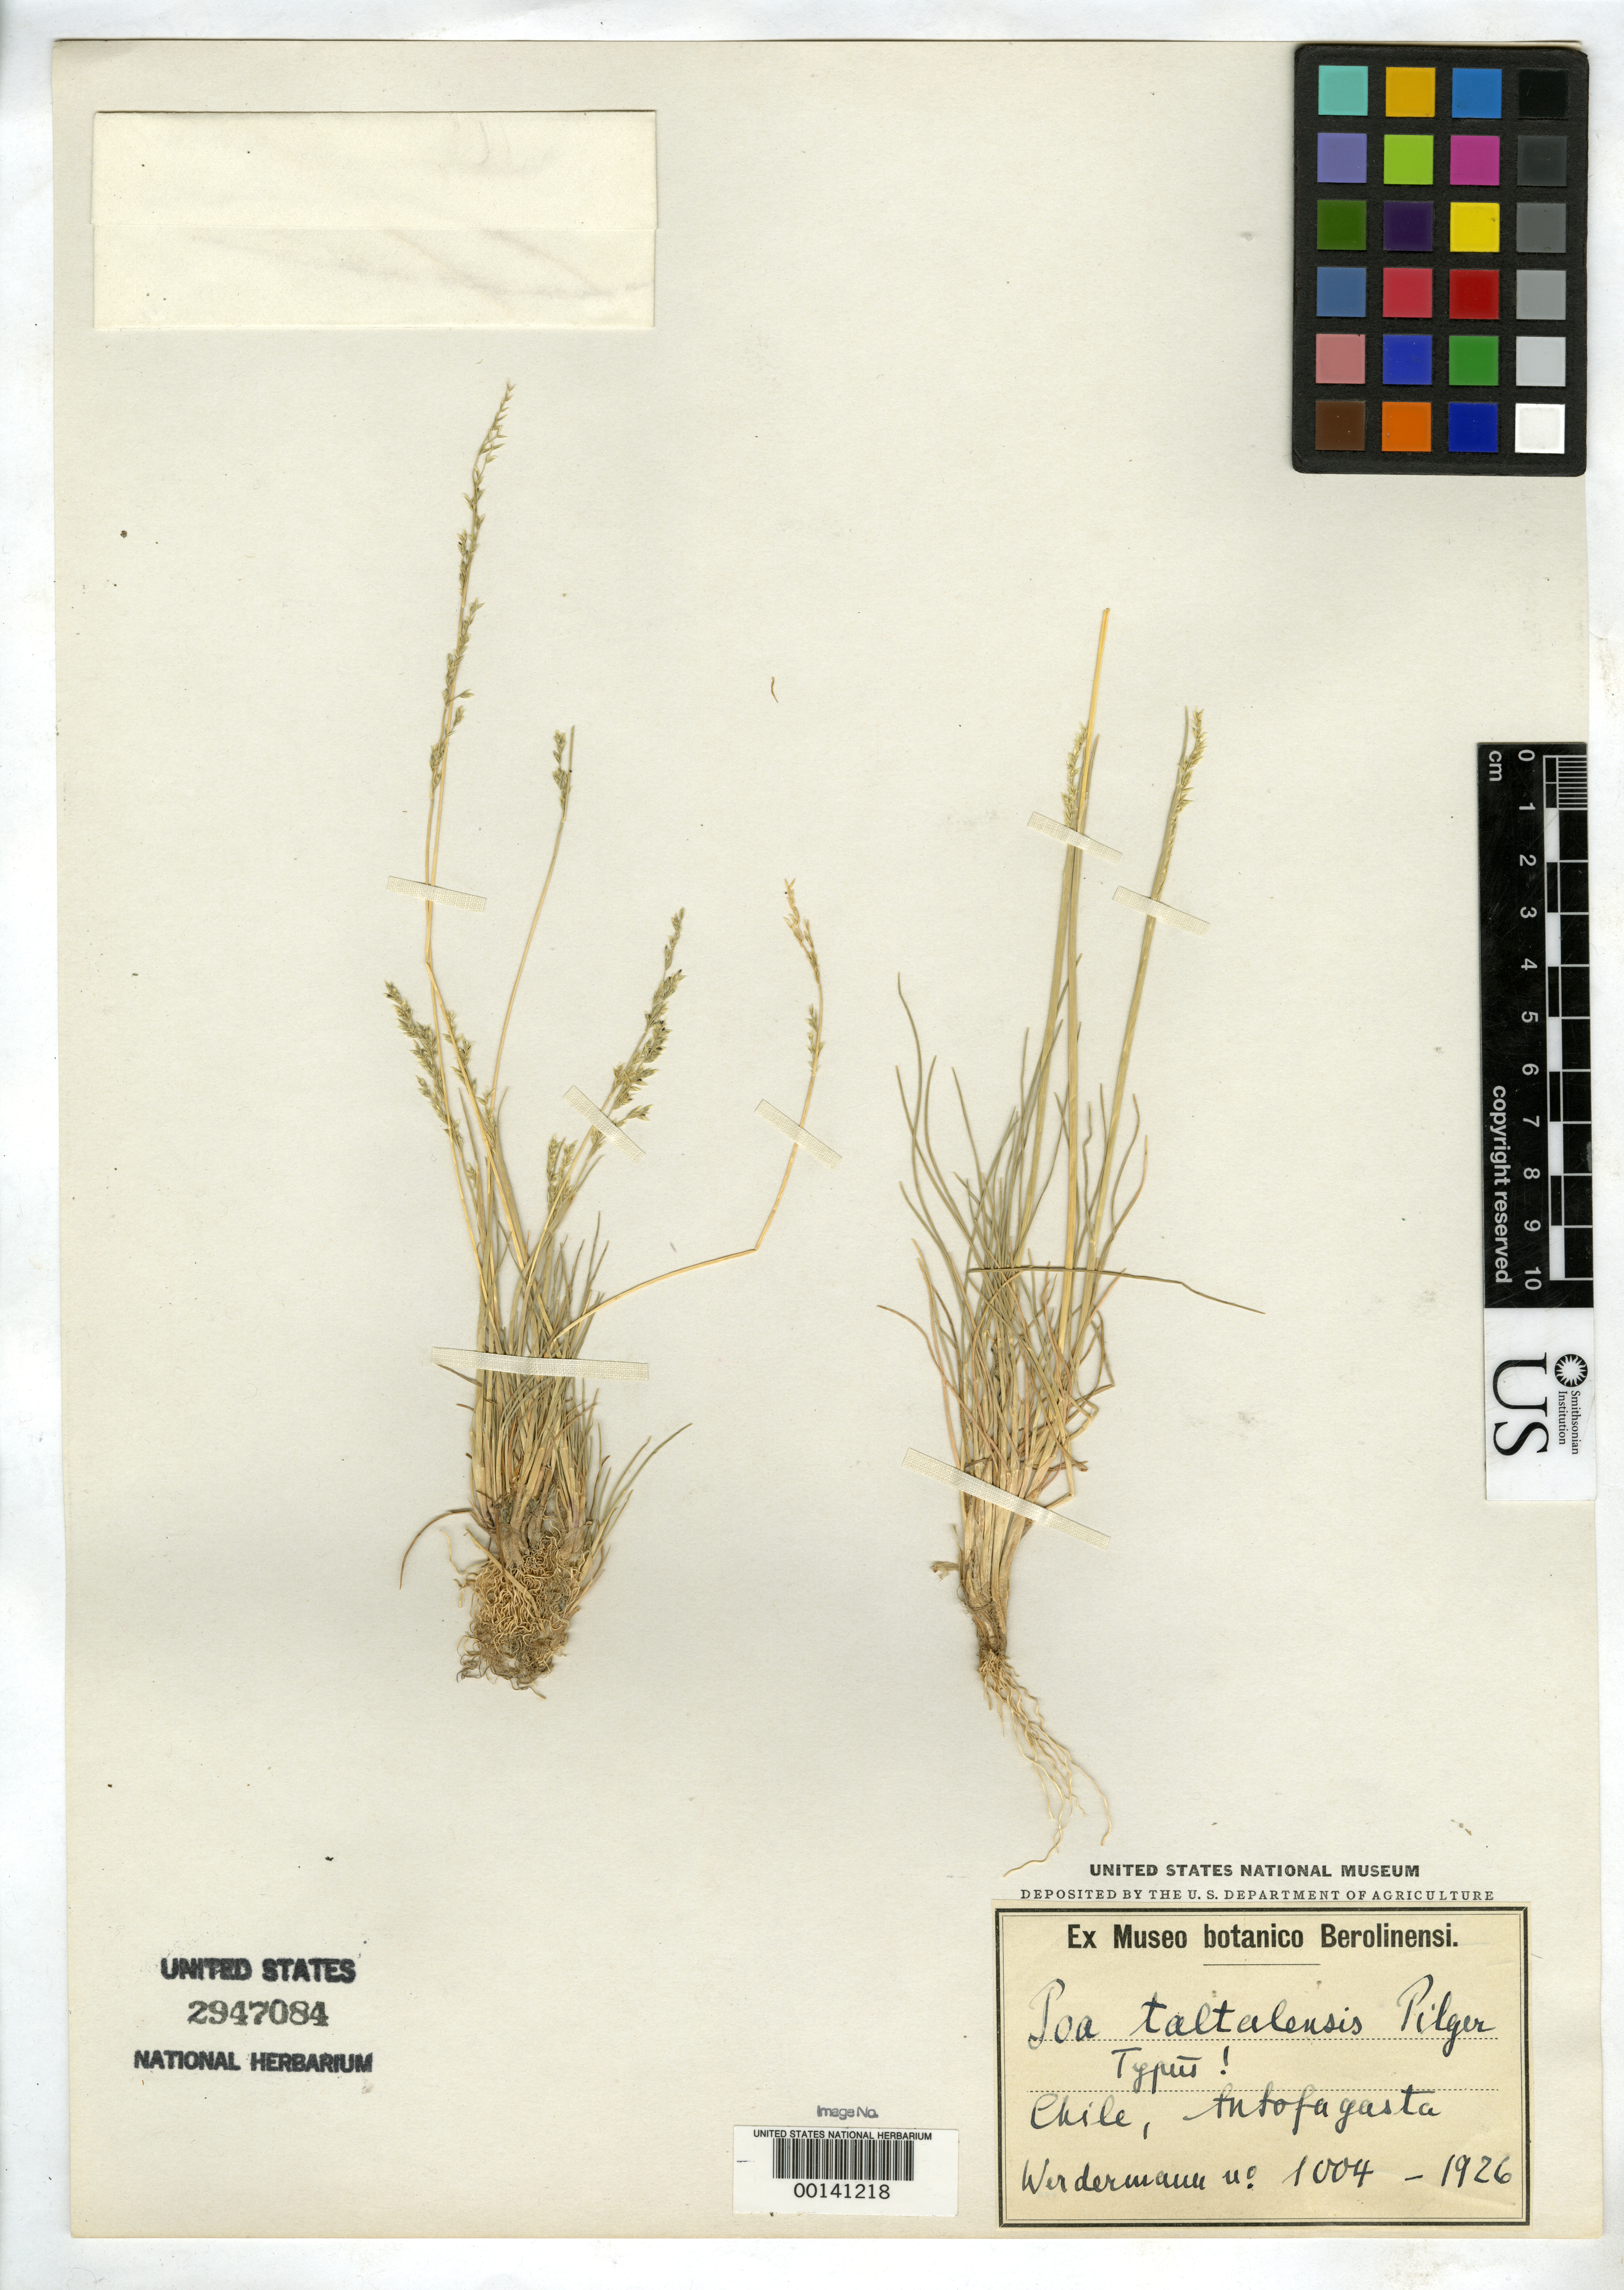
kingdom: Plantae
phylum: Tracheophyta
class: Liliopsida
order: Poales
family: Poaceae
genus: Poa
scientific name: Poa taltalensis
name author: Pilg.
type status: Isotype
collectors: E. Werdermann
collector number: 1004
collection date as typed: Feb 1926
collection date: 1926-02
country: Chile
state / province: Antofagasta (II)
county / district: Taltal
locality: Cord. Volcan Llullailaco.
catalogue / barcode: US 2947084